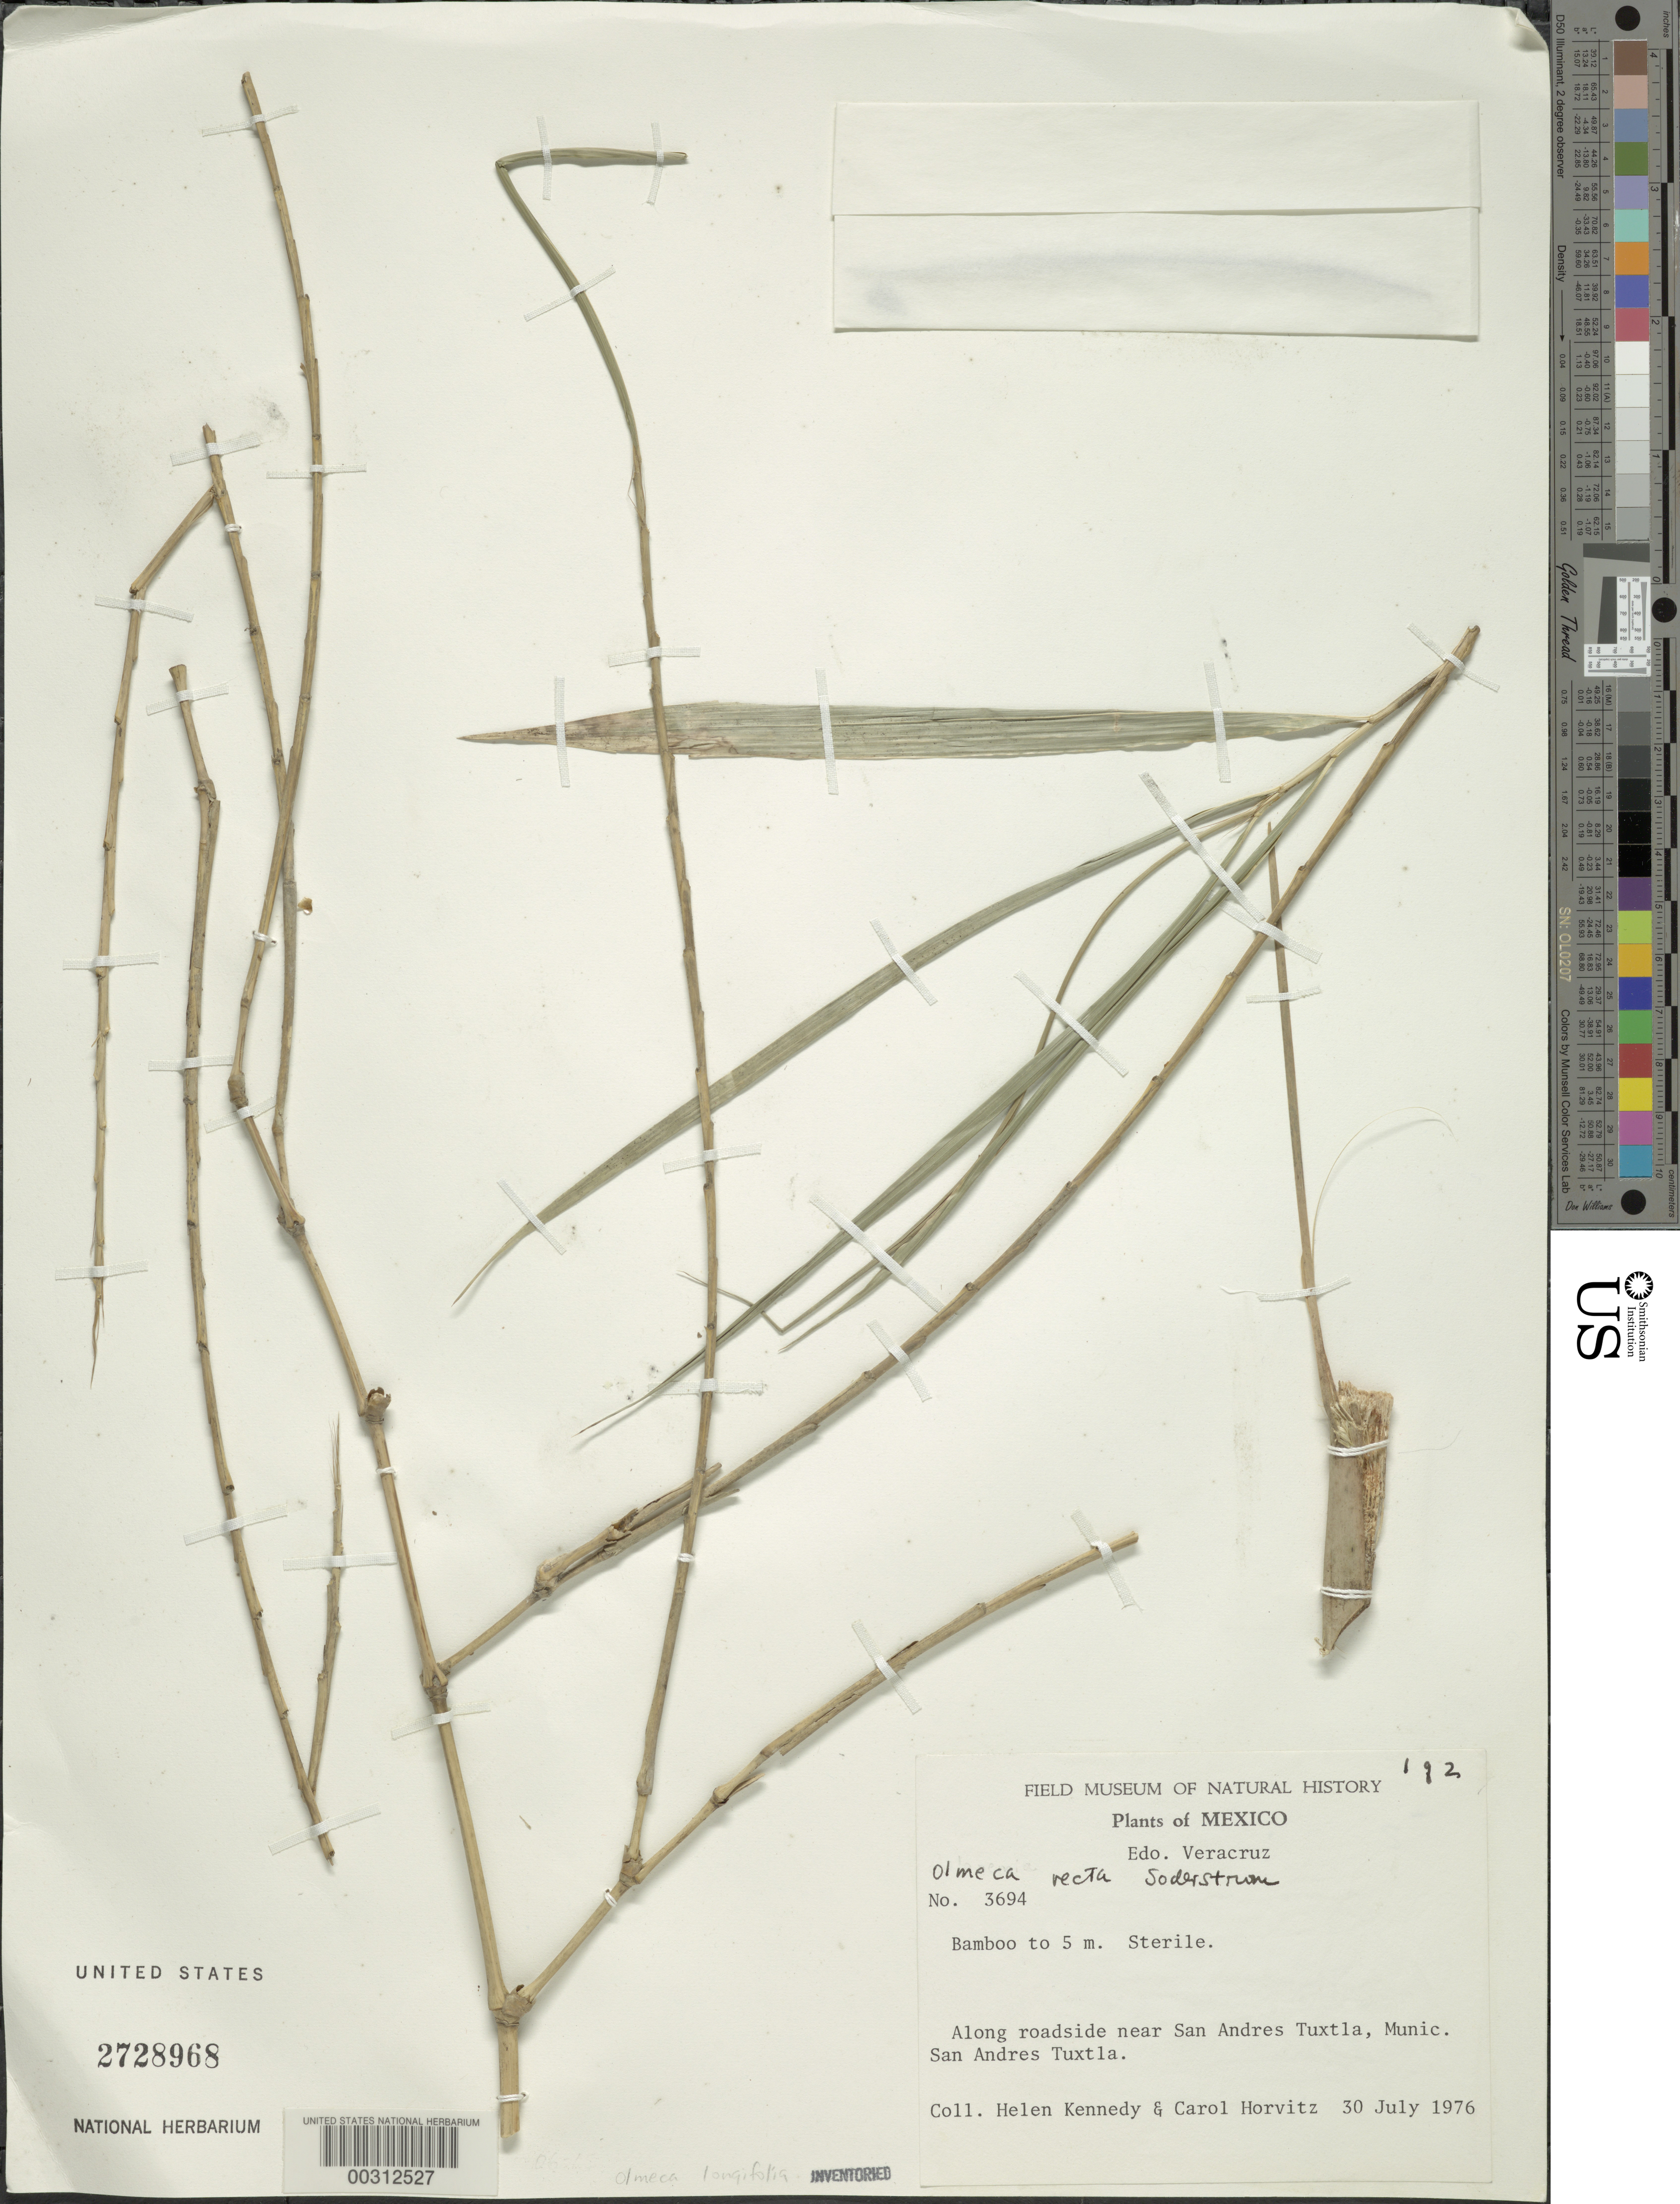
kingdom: Plantae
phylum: Tracheophyta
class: Liliopsida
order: Poales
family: Poaceae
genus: Olmeca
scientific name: Olmeca recta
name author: Soderstr.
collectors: H. Kennedy & C. Horvitz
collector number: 3694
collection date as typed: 30 Jul 1976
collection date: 1976-07-30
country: Mexico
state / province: Veracruz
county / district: San Andrés Tuxtla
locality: San andres Tuxtla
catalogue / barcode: US 2728968